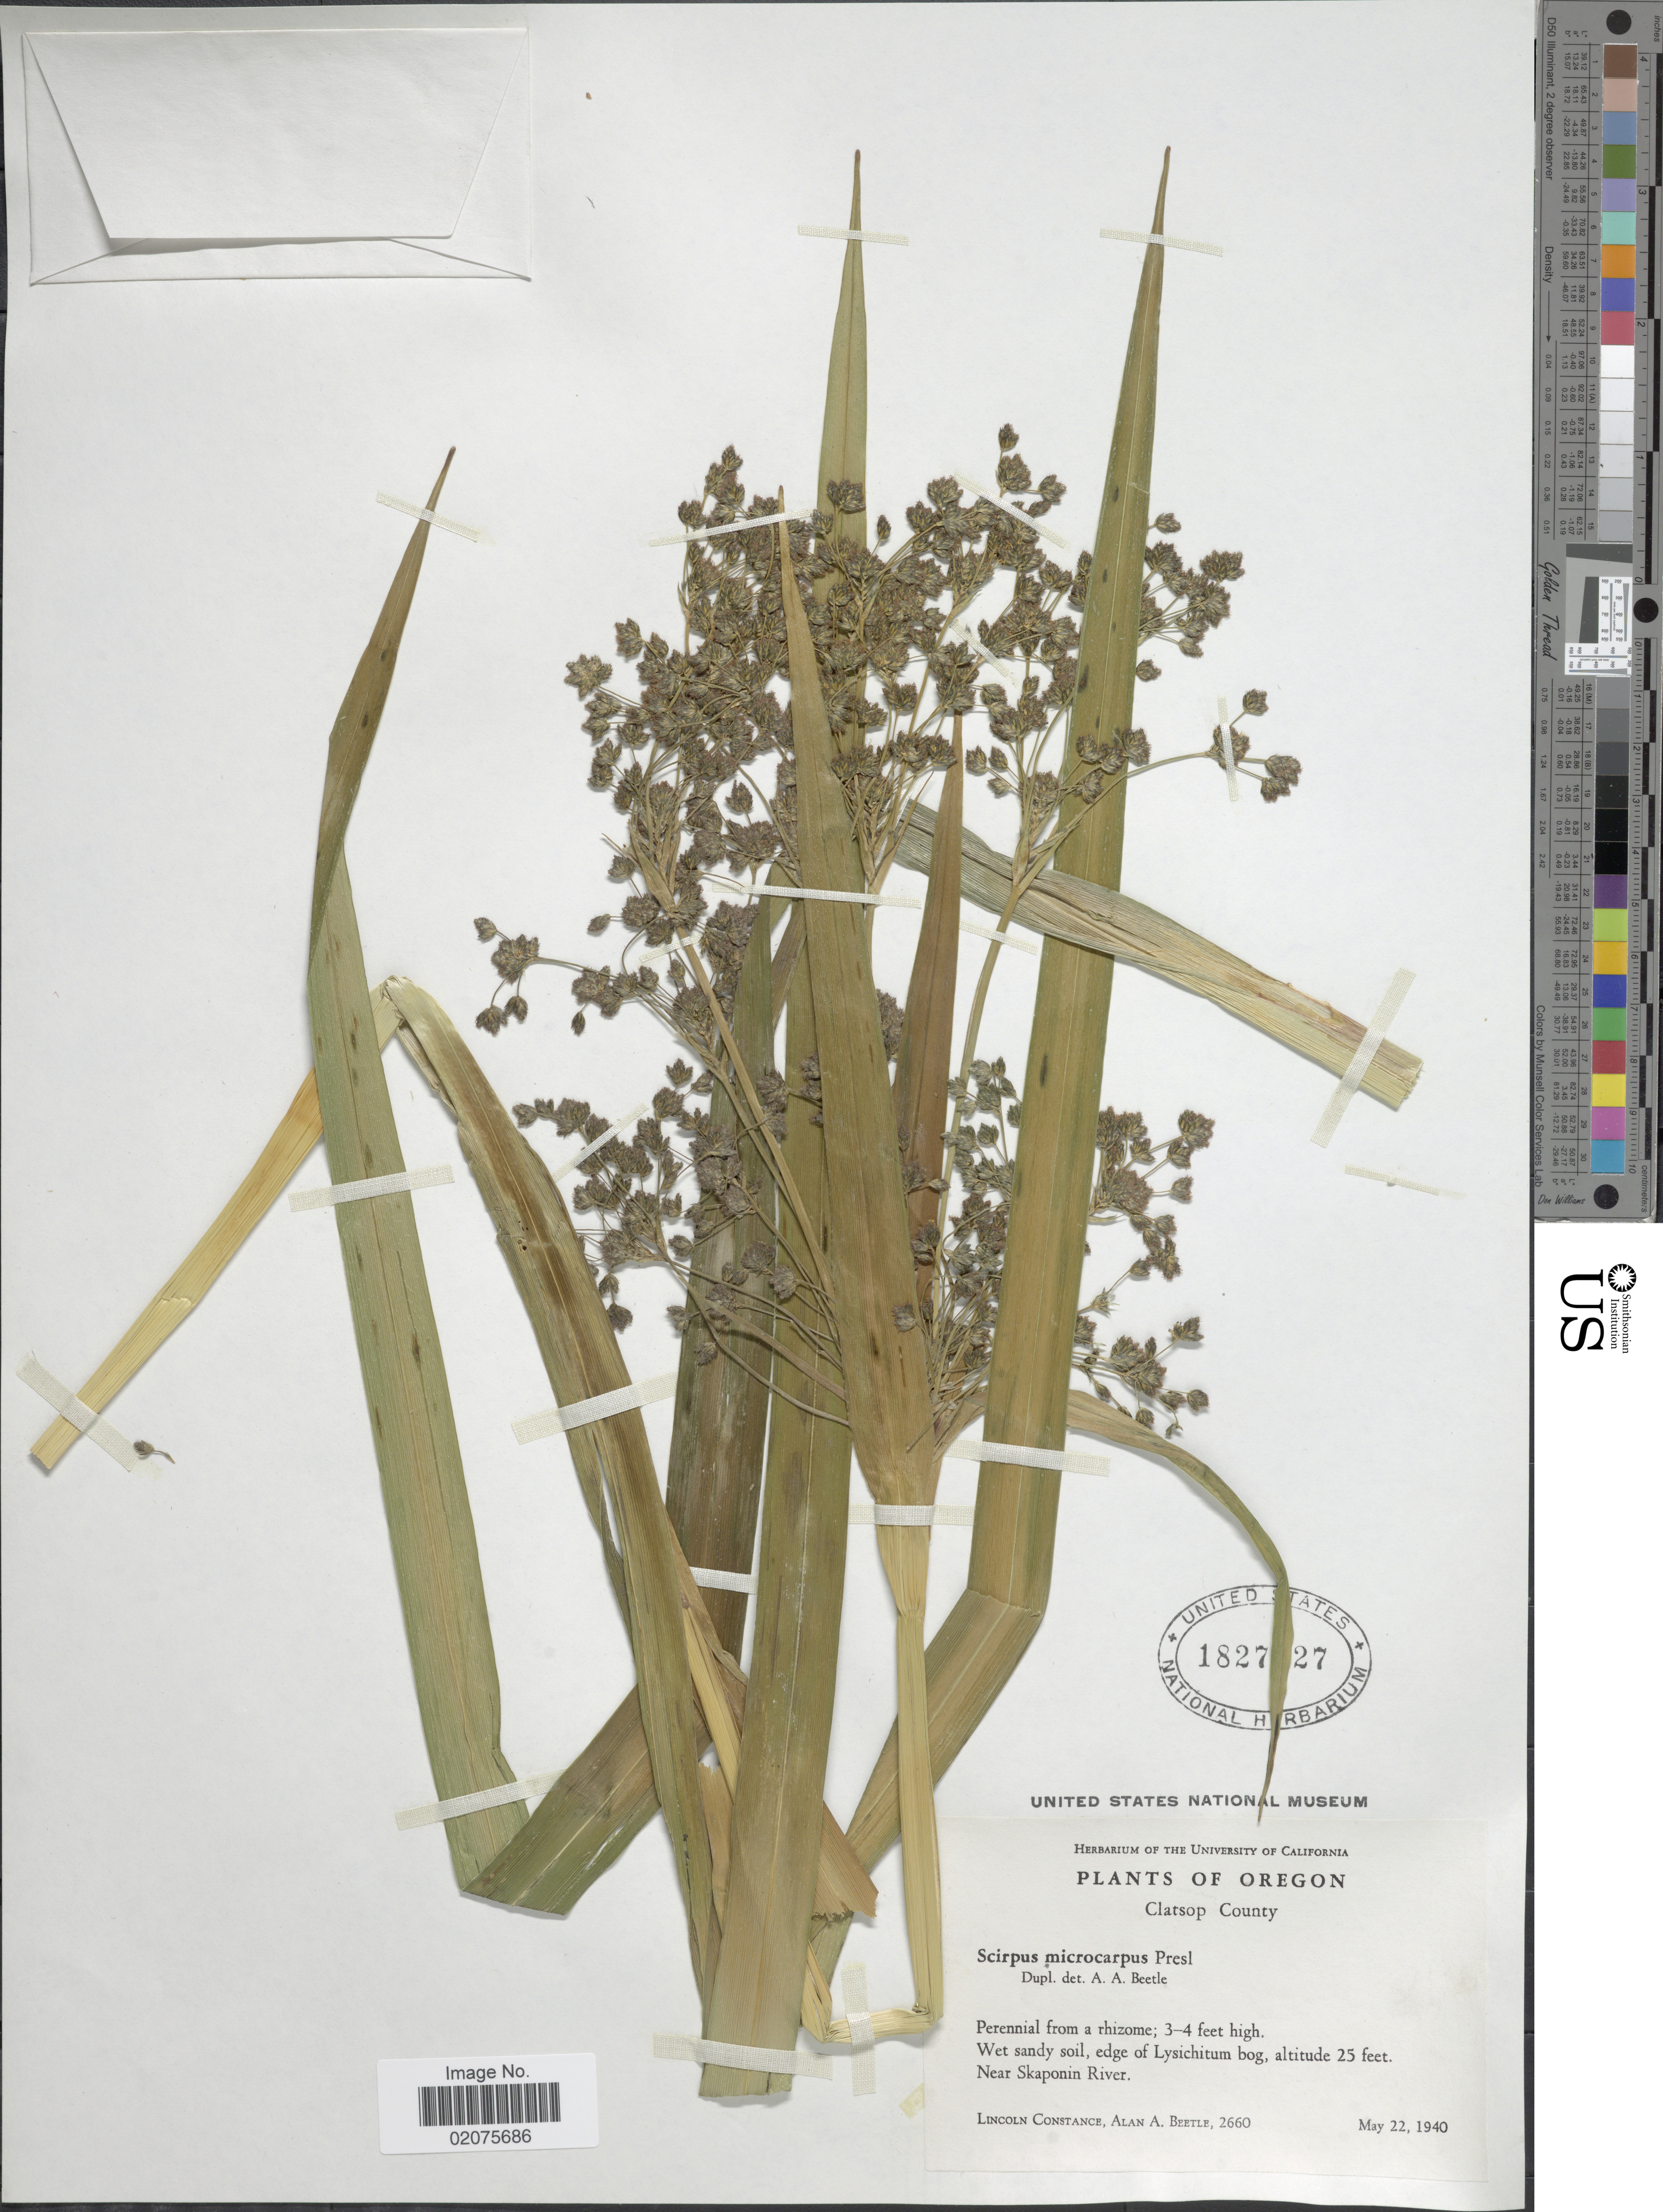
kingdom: Plantae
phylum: Tracheophyta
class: Liliopsida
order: Poales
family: Cyperaceae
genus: Scirpus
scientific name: Scirpus microcarpus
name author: J. Presl & C. Presl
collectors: L. Constance & A. A. Beetle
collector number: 2660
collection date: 1940-05-22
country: United States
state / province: Oregon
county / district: Clatsop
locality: Clatsop County. Near Skaponin River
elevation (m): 8